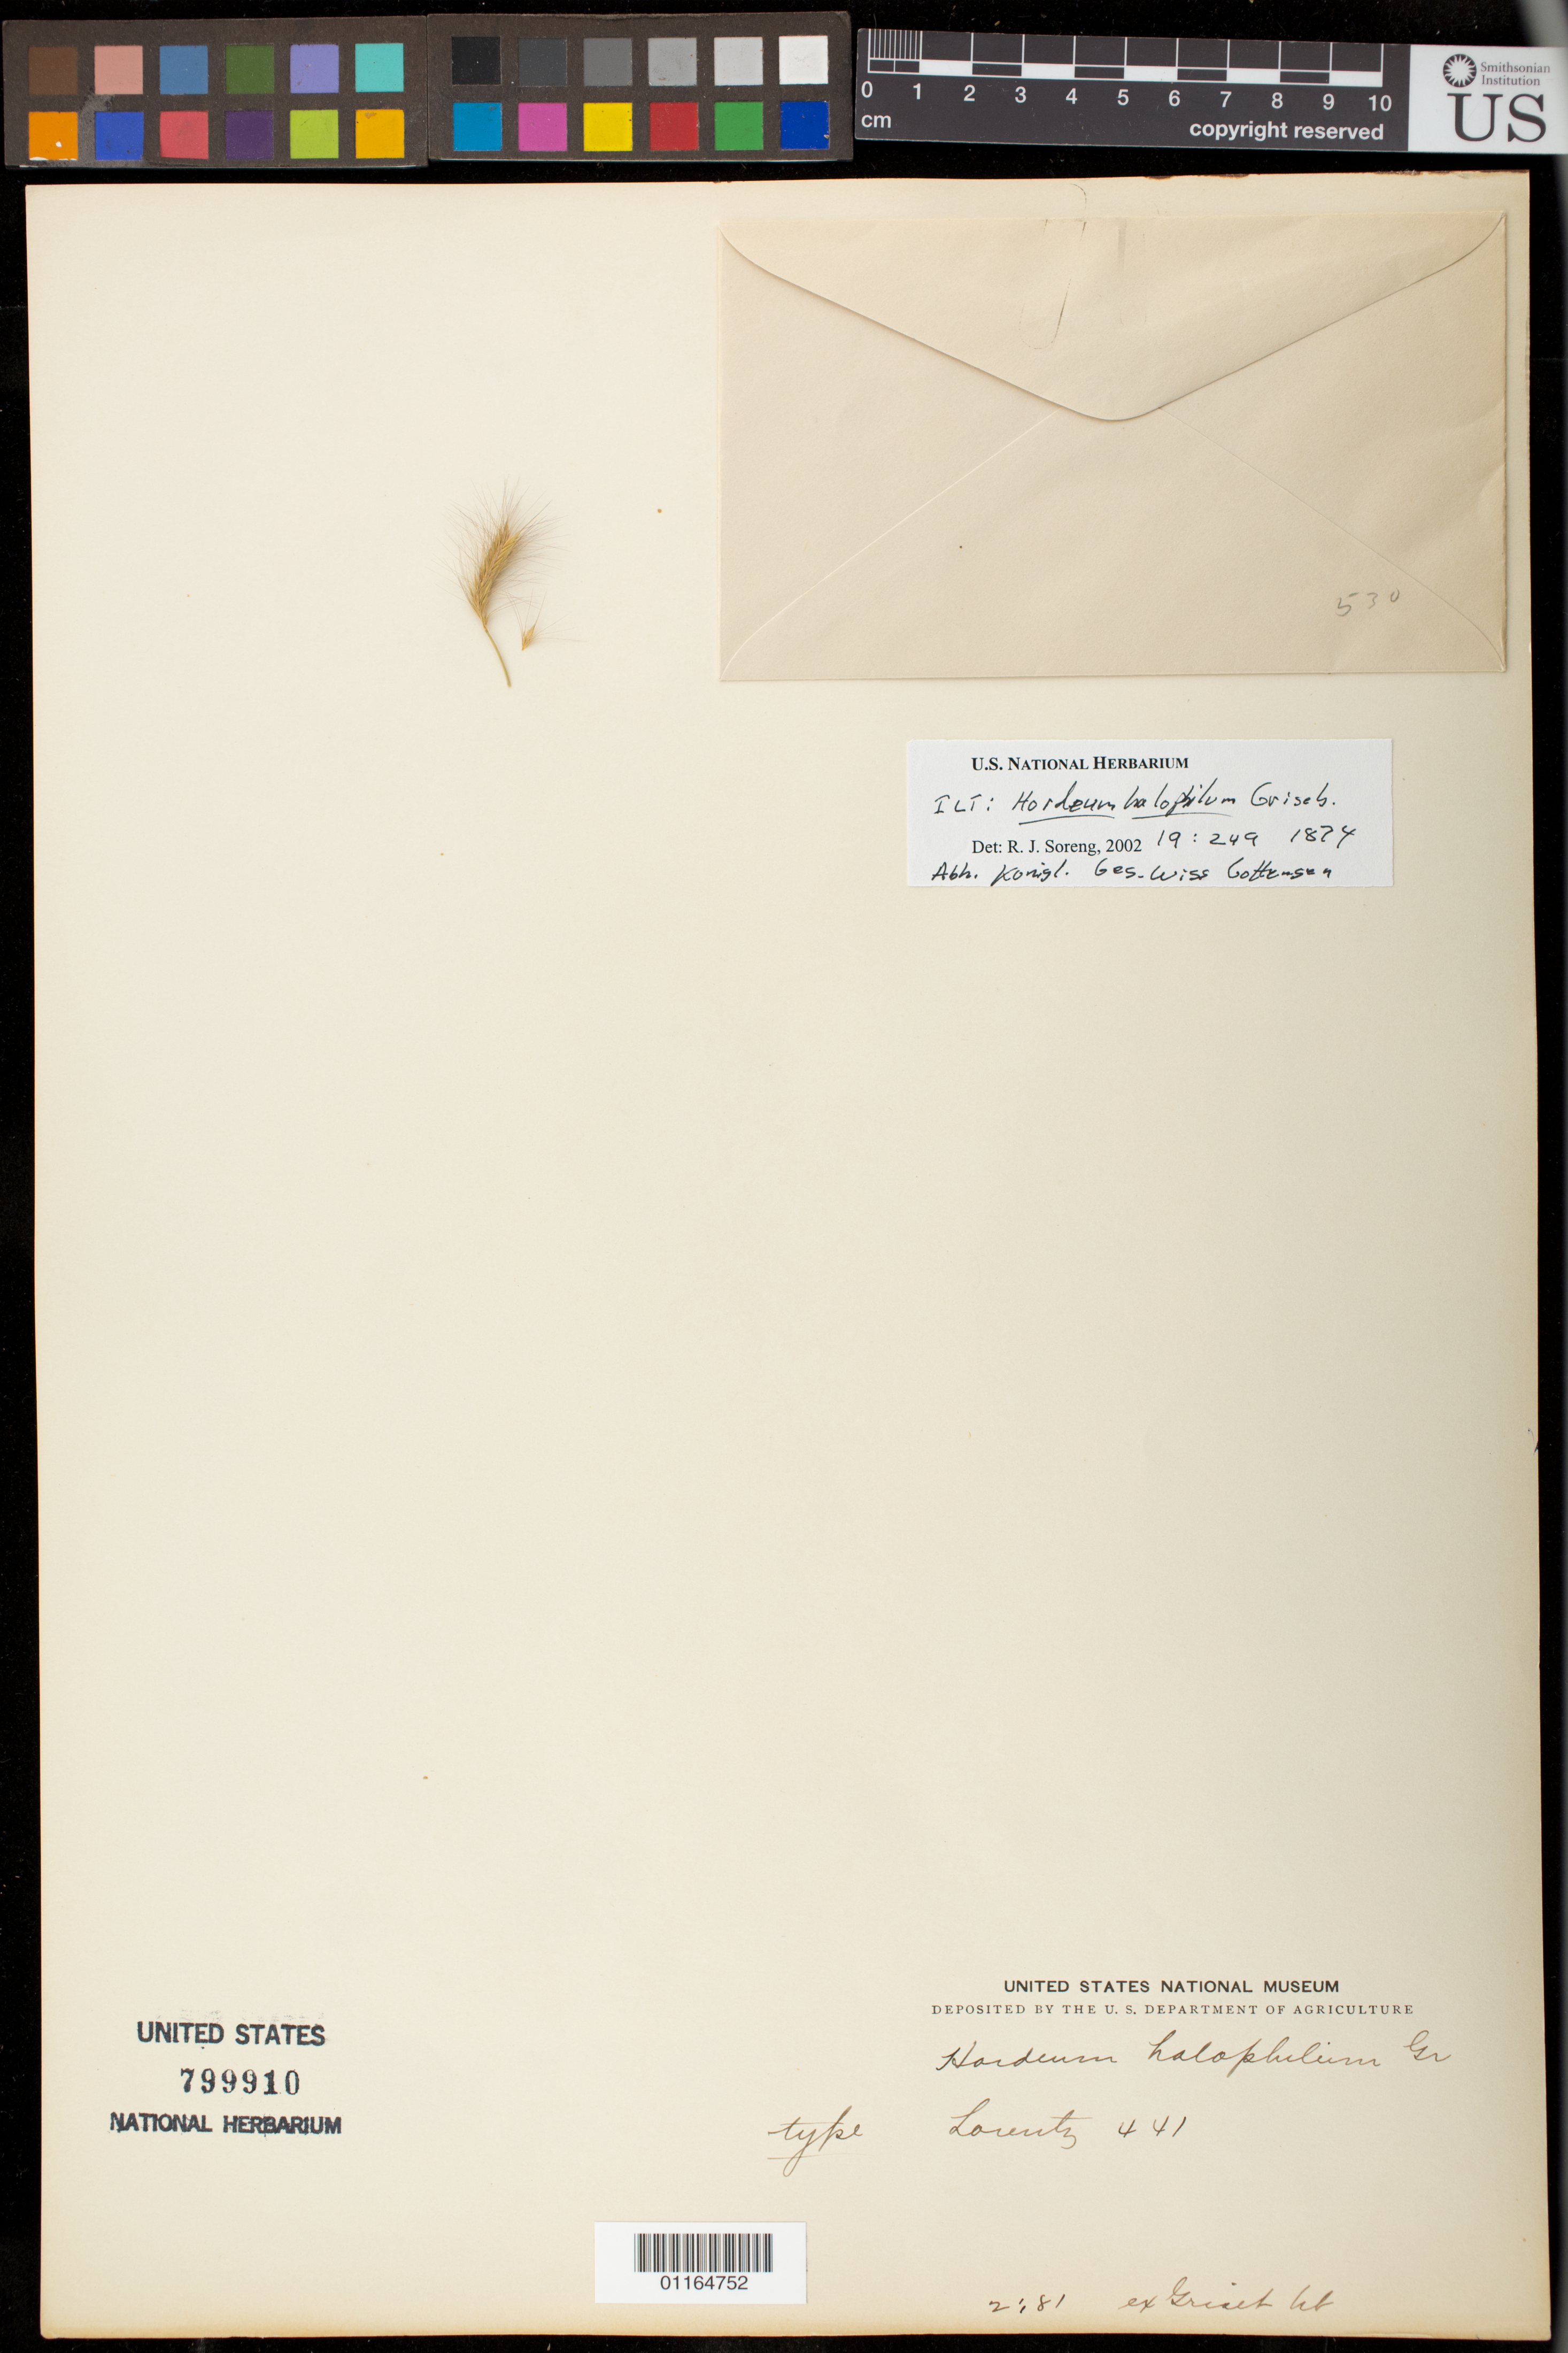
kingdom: Plantae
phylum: Tracheophyta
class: Liliopsida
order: Poales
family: Poaceae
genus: Hordeum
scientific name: Hordeum halophilum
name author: Griseb.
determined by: Soreng, Robert J., Research Associate (BOT), Smithsonian Institution - National Museum of Natural History (UNITED STATES)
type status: Type Collection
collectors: P. G. Lorentz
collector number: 441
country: Argentina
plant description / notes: Fragmentary material of type specimen ex herb. Griseb.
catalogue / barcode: US 799910